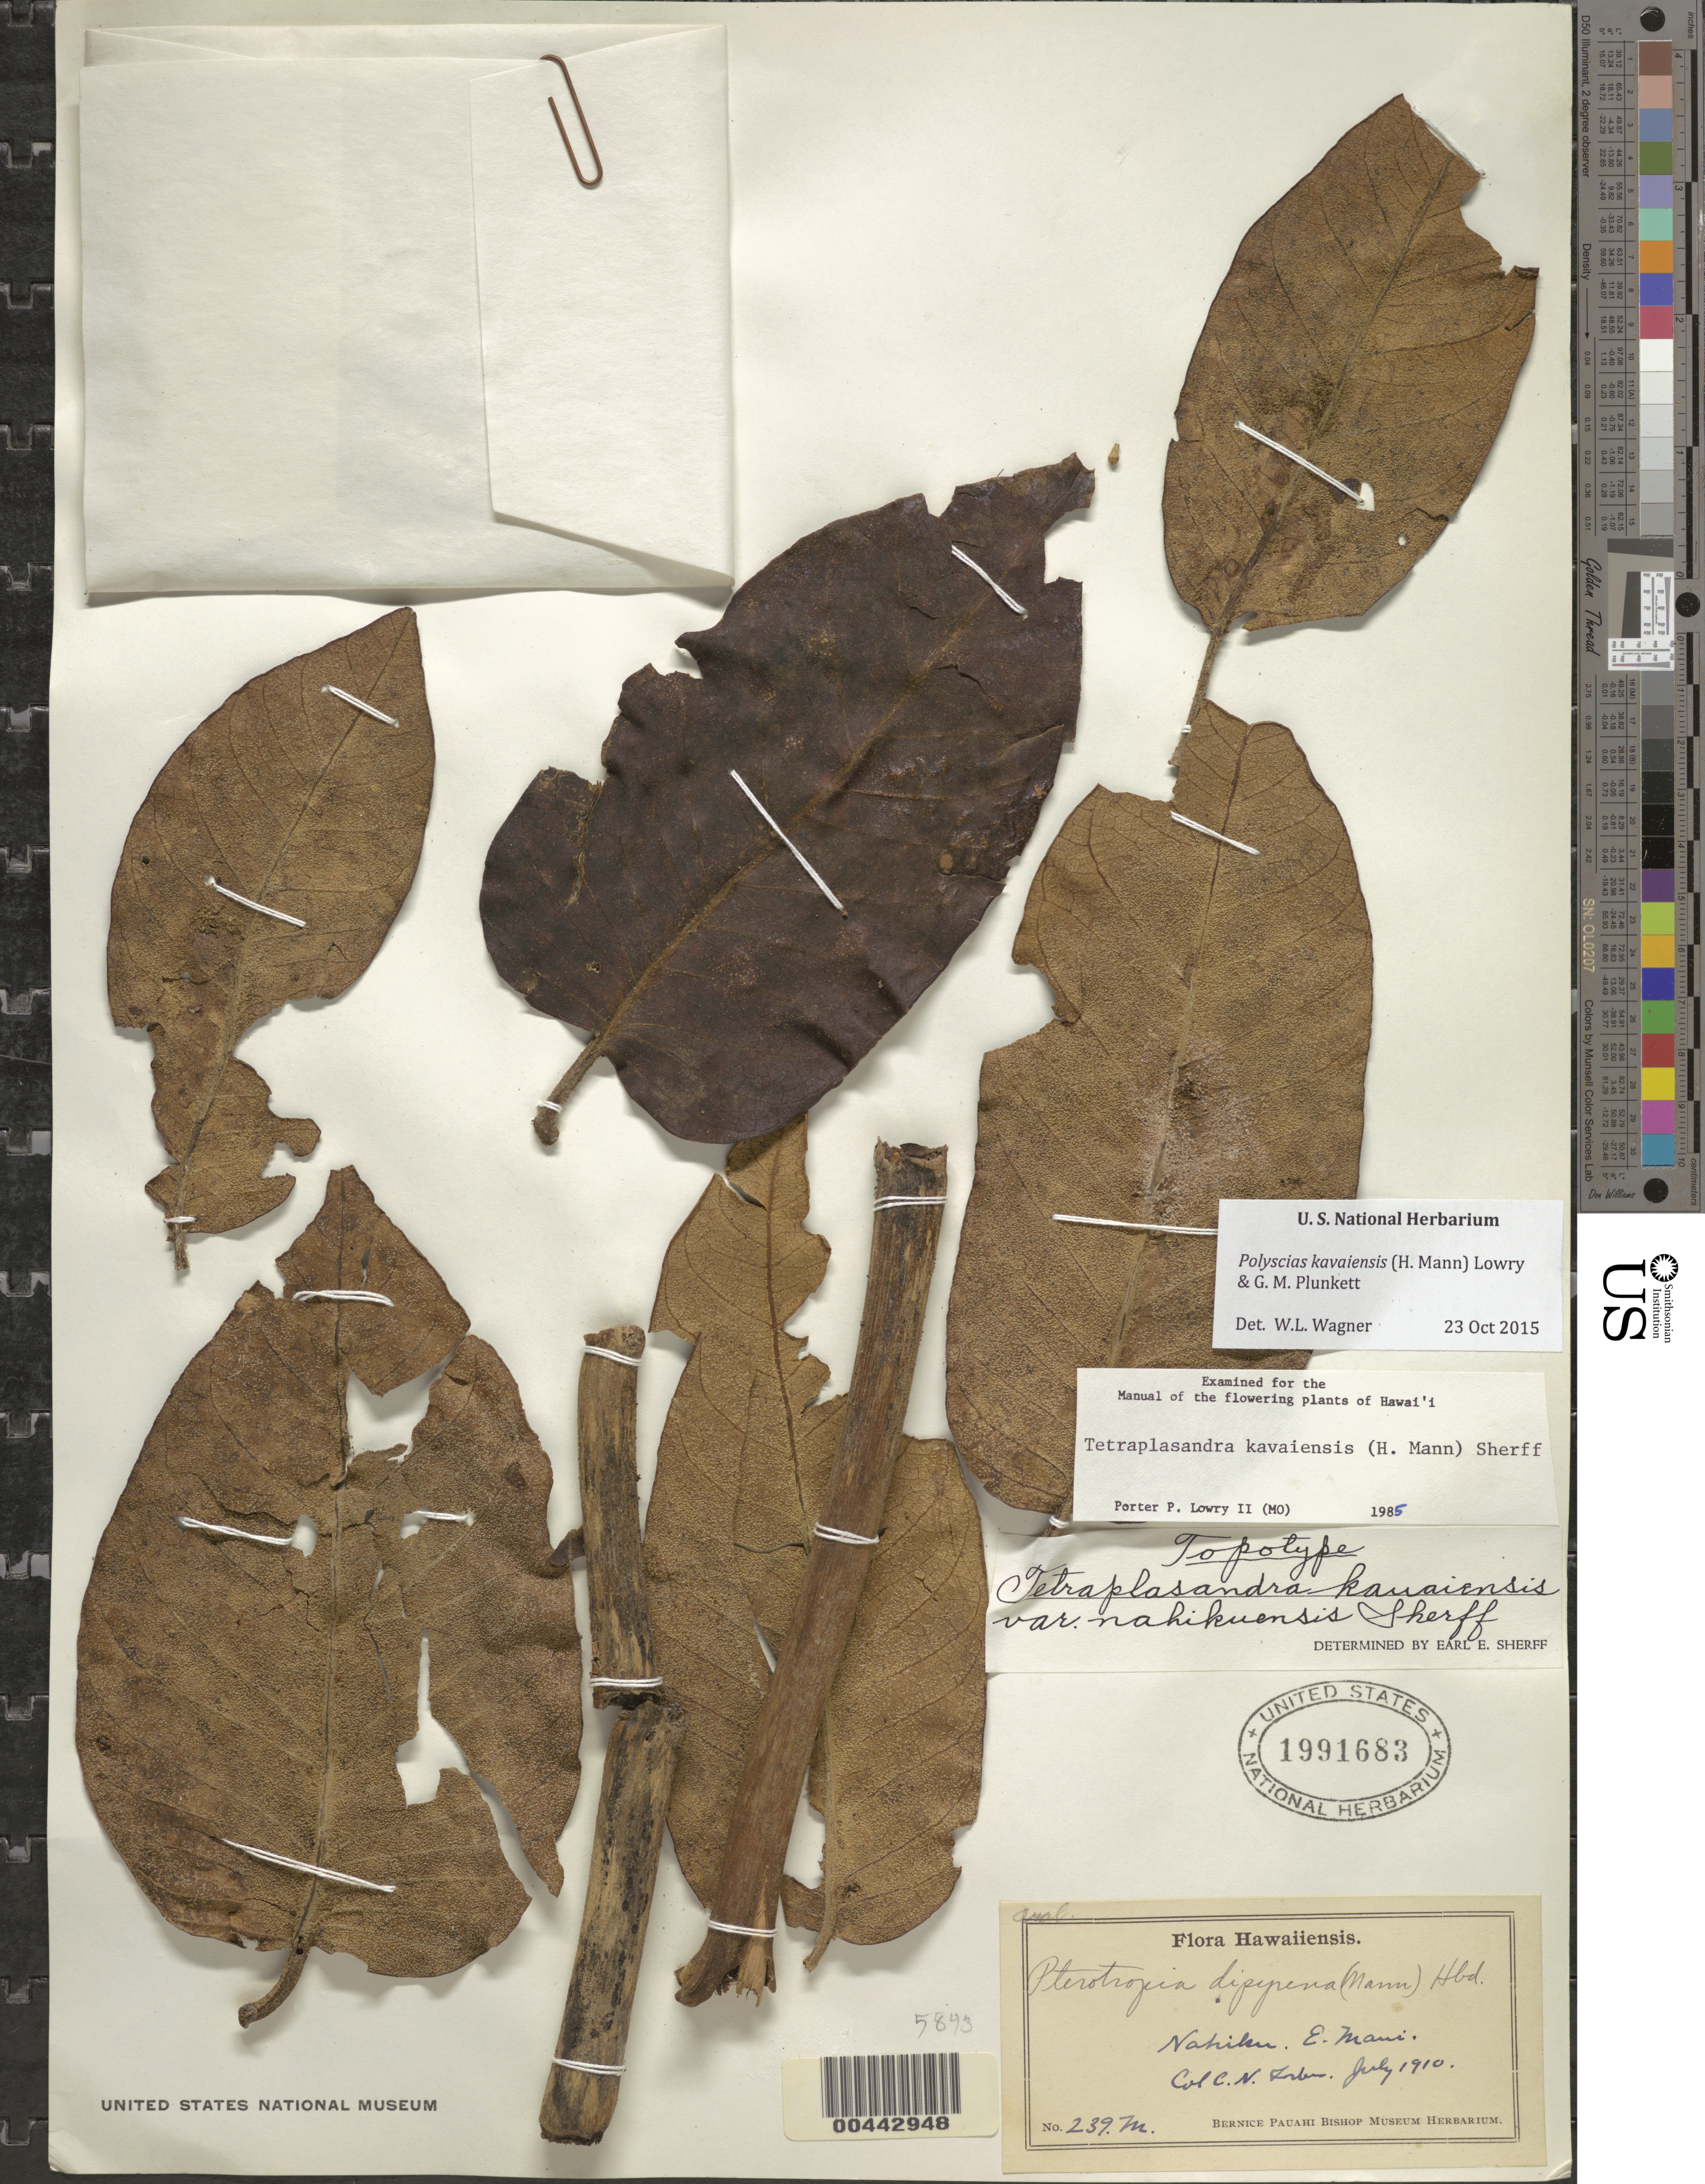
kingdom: Plantae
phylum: Tracheophyta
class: Magnoliopsida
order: Apiales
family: Araliaceae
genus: Polyscias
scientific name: Polyscias kavaiensis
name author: (H. Mann) Lowry & G. M. Plunkett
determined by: Wagner, W. L., (BOT), Smithsonian Institution - National Museum of Natural History (UNITED STATES)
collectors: C. N. Forbes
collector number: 239.M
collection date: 1910-07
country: United States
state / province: Hawaii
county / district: Maui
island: Maui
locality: Nahiku. E. Maui.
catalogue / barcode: US 1991683